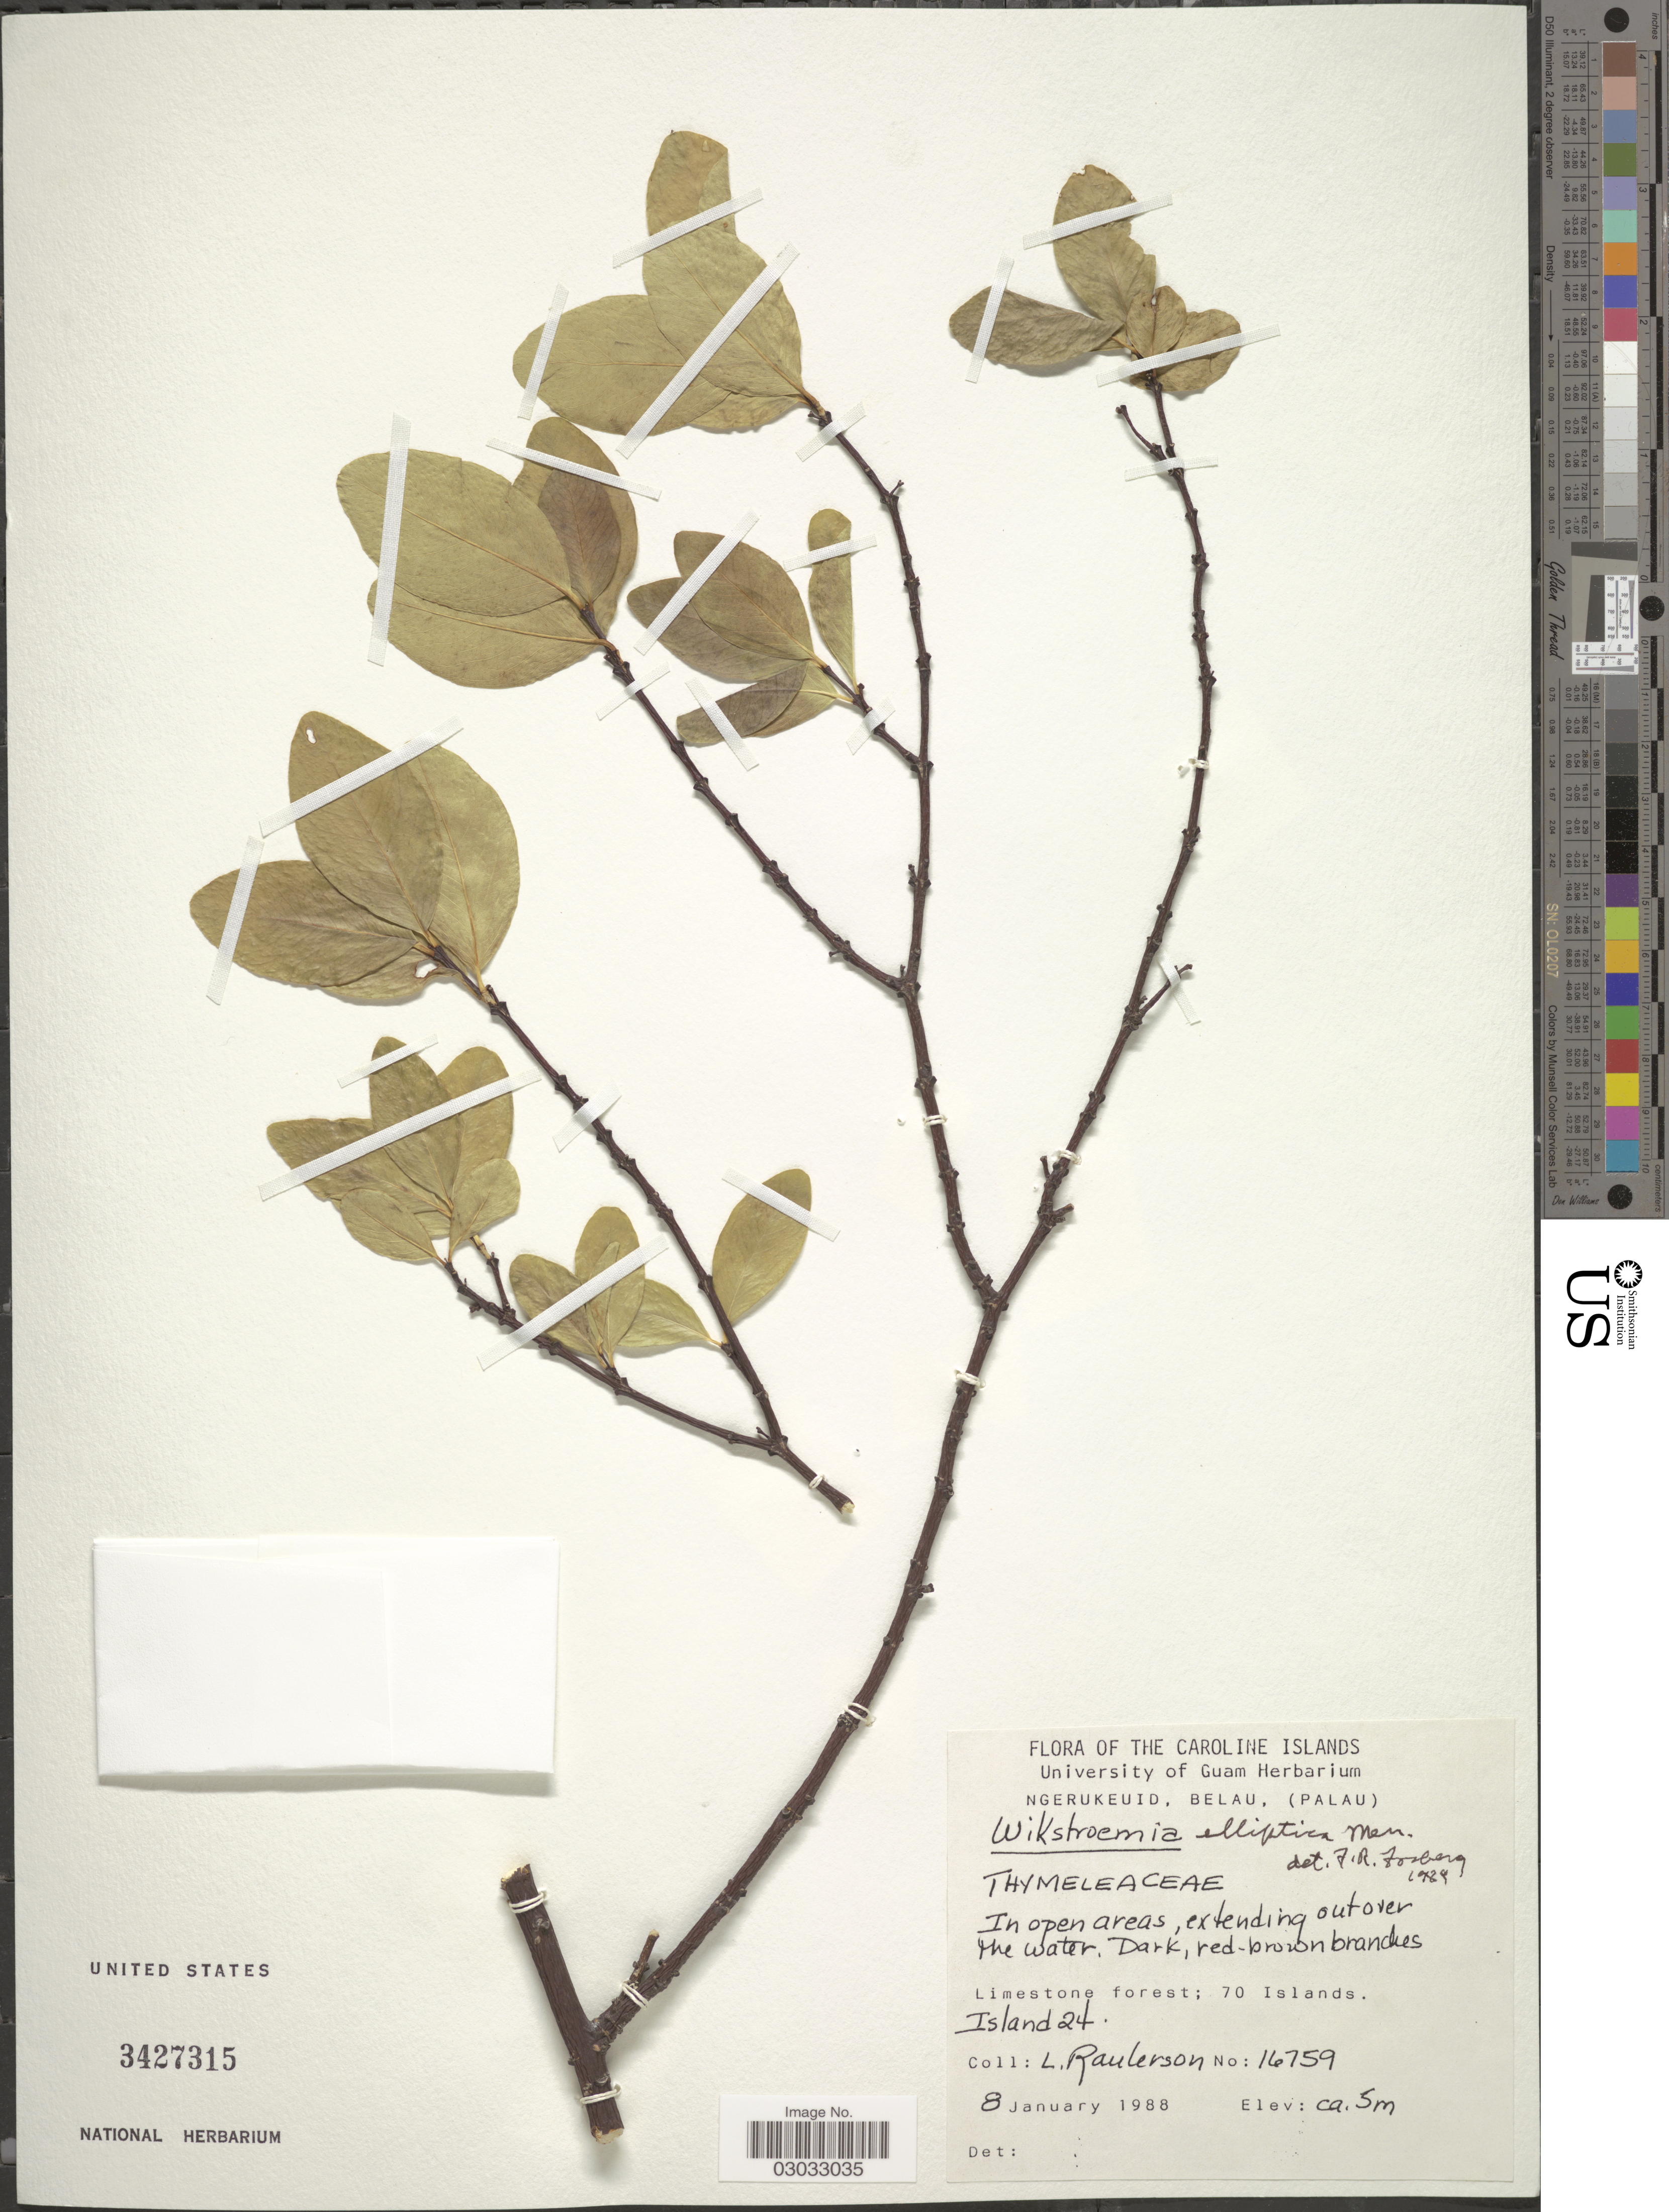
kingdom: Plantae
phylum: Tracheophyta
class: Magnoliopsida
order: Malvales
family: Thymelaeaceae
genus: Wikstroemia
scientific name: Wikstroemia elliptica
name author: Merr.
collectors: L. Raulerson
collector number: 16759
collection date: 1988-01-08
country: Palau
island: Ngerukeuid [Orukuizu]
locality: The Caroline Islands, Ngerukeuid, Belau, (Palau), Limestone forest: 70 Islands. Island 24.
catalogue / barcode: US 3427315